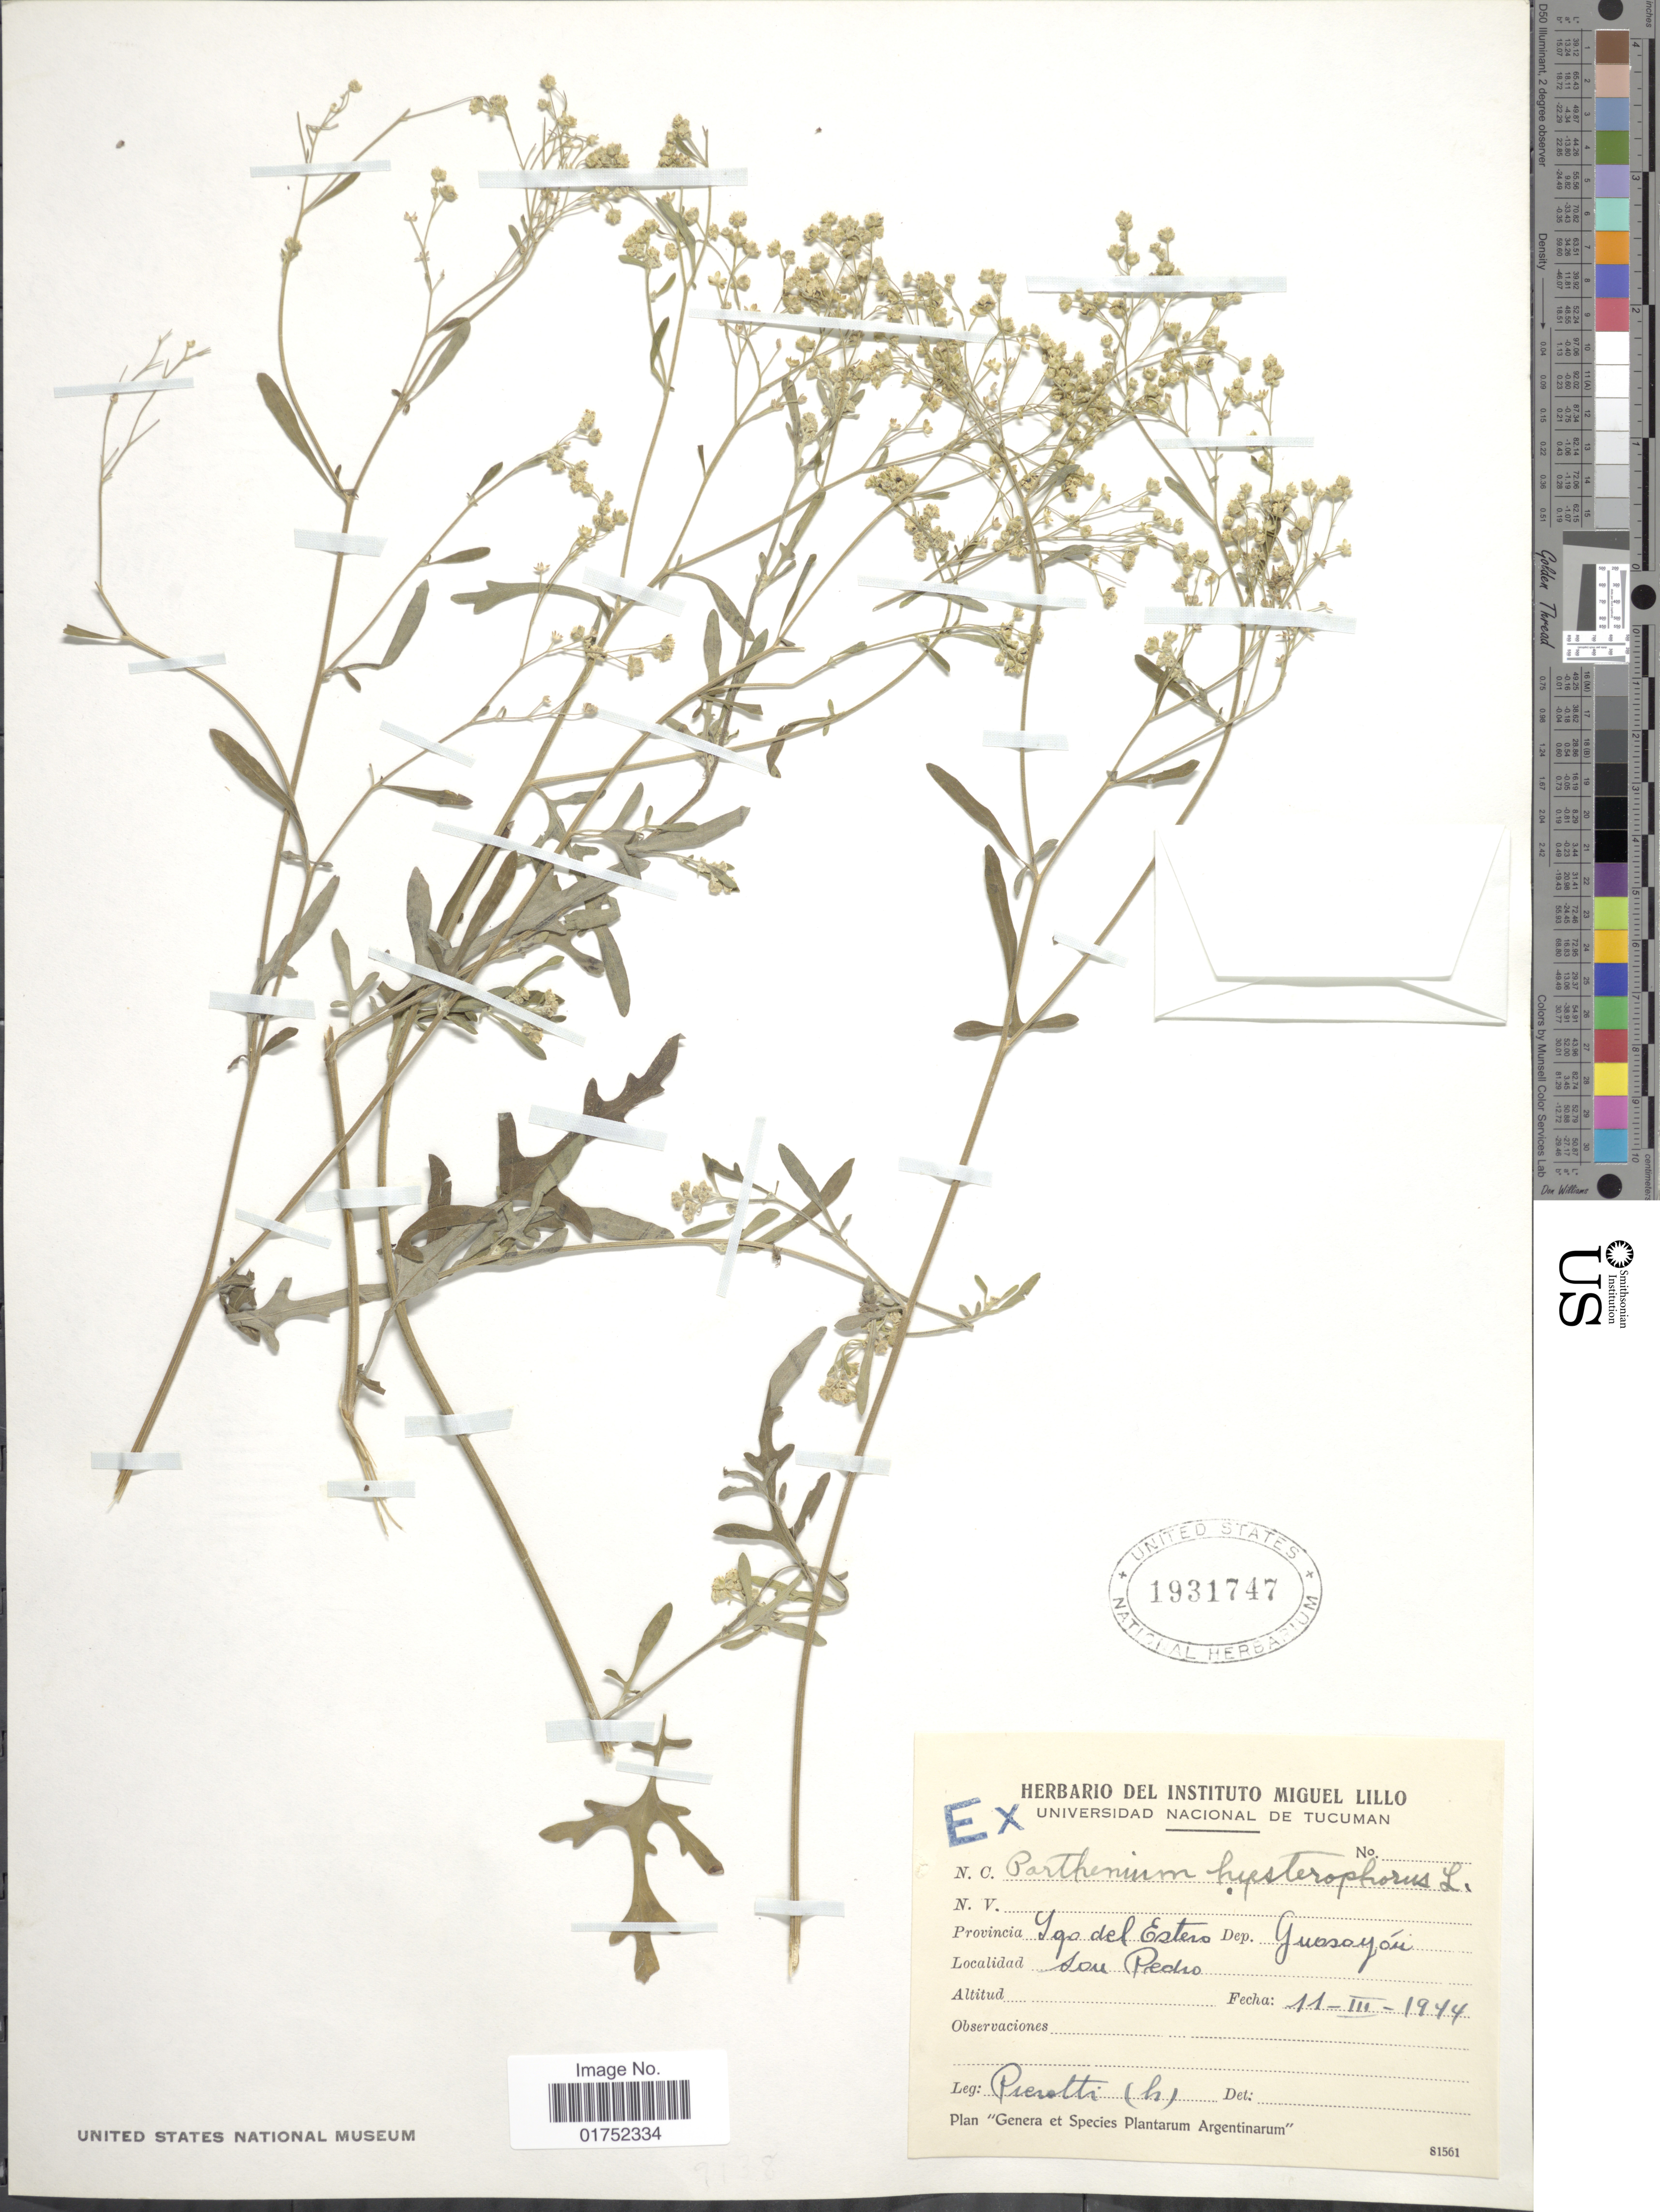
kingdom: Plantae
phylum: Tracheophyta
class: Magnoliopsida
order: Asterales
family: Asteraceae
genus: Parthenium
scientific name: Parthenium hysterophorus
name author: L.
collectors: S. A. Pierotti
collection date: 1944-03-11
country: Argentina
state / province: Santiago del Estero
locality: Sgo del Estero, Dep. Guasayan, San Pedro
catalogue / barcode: US 1931747